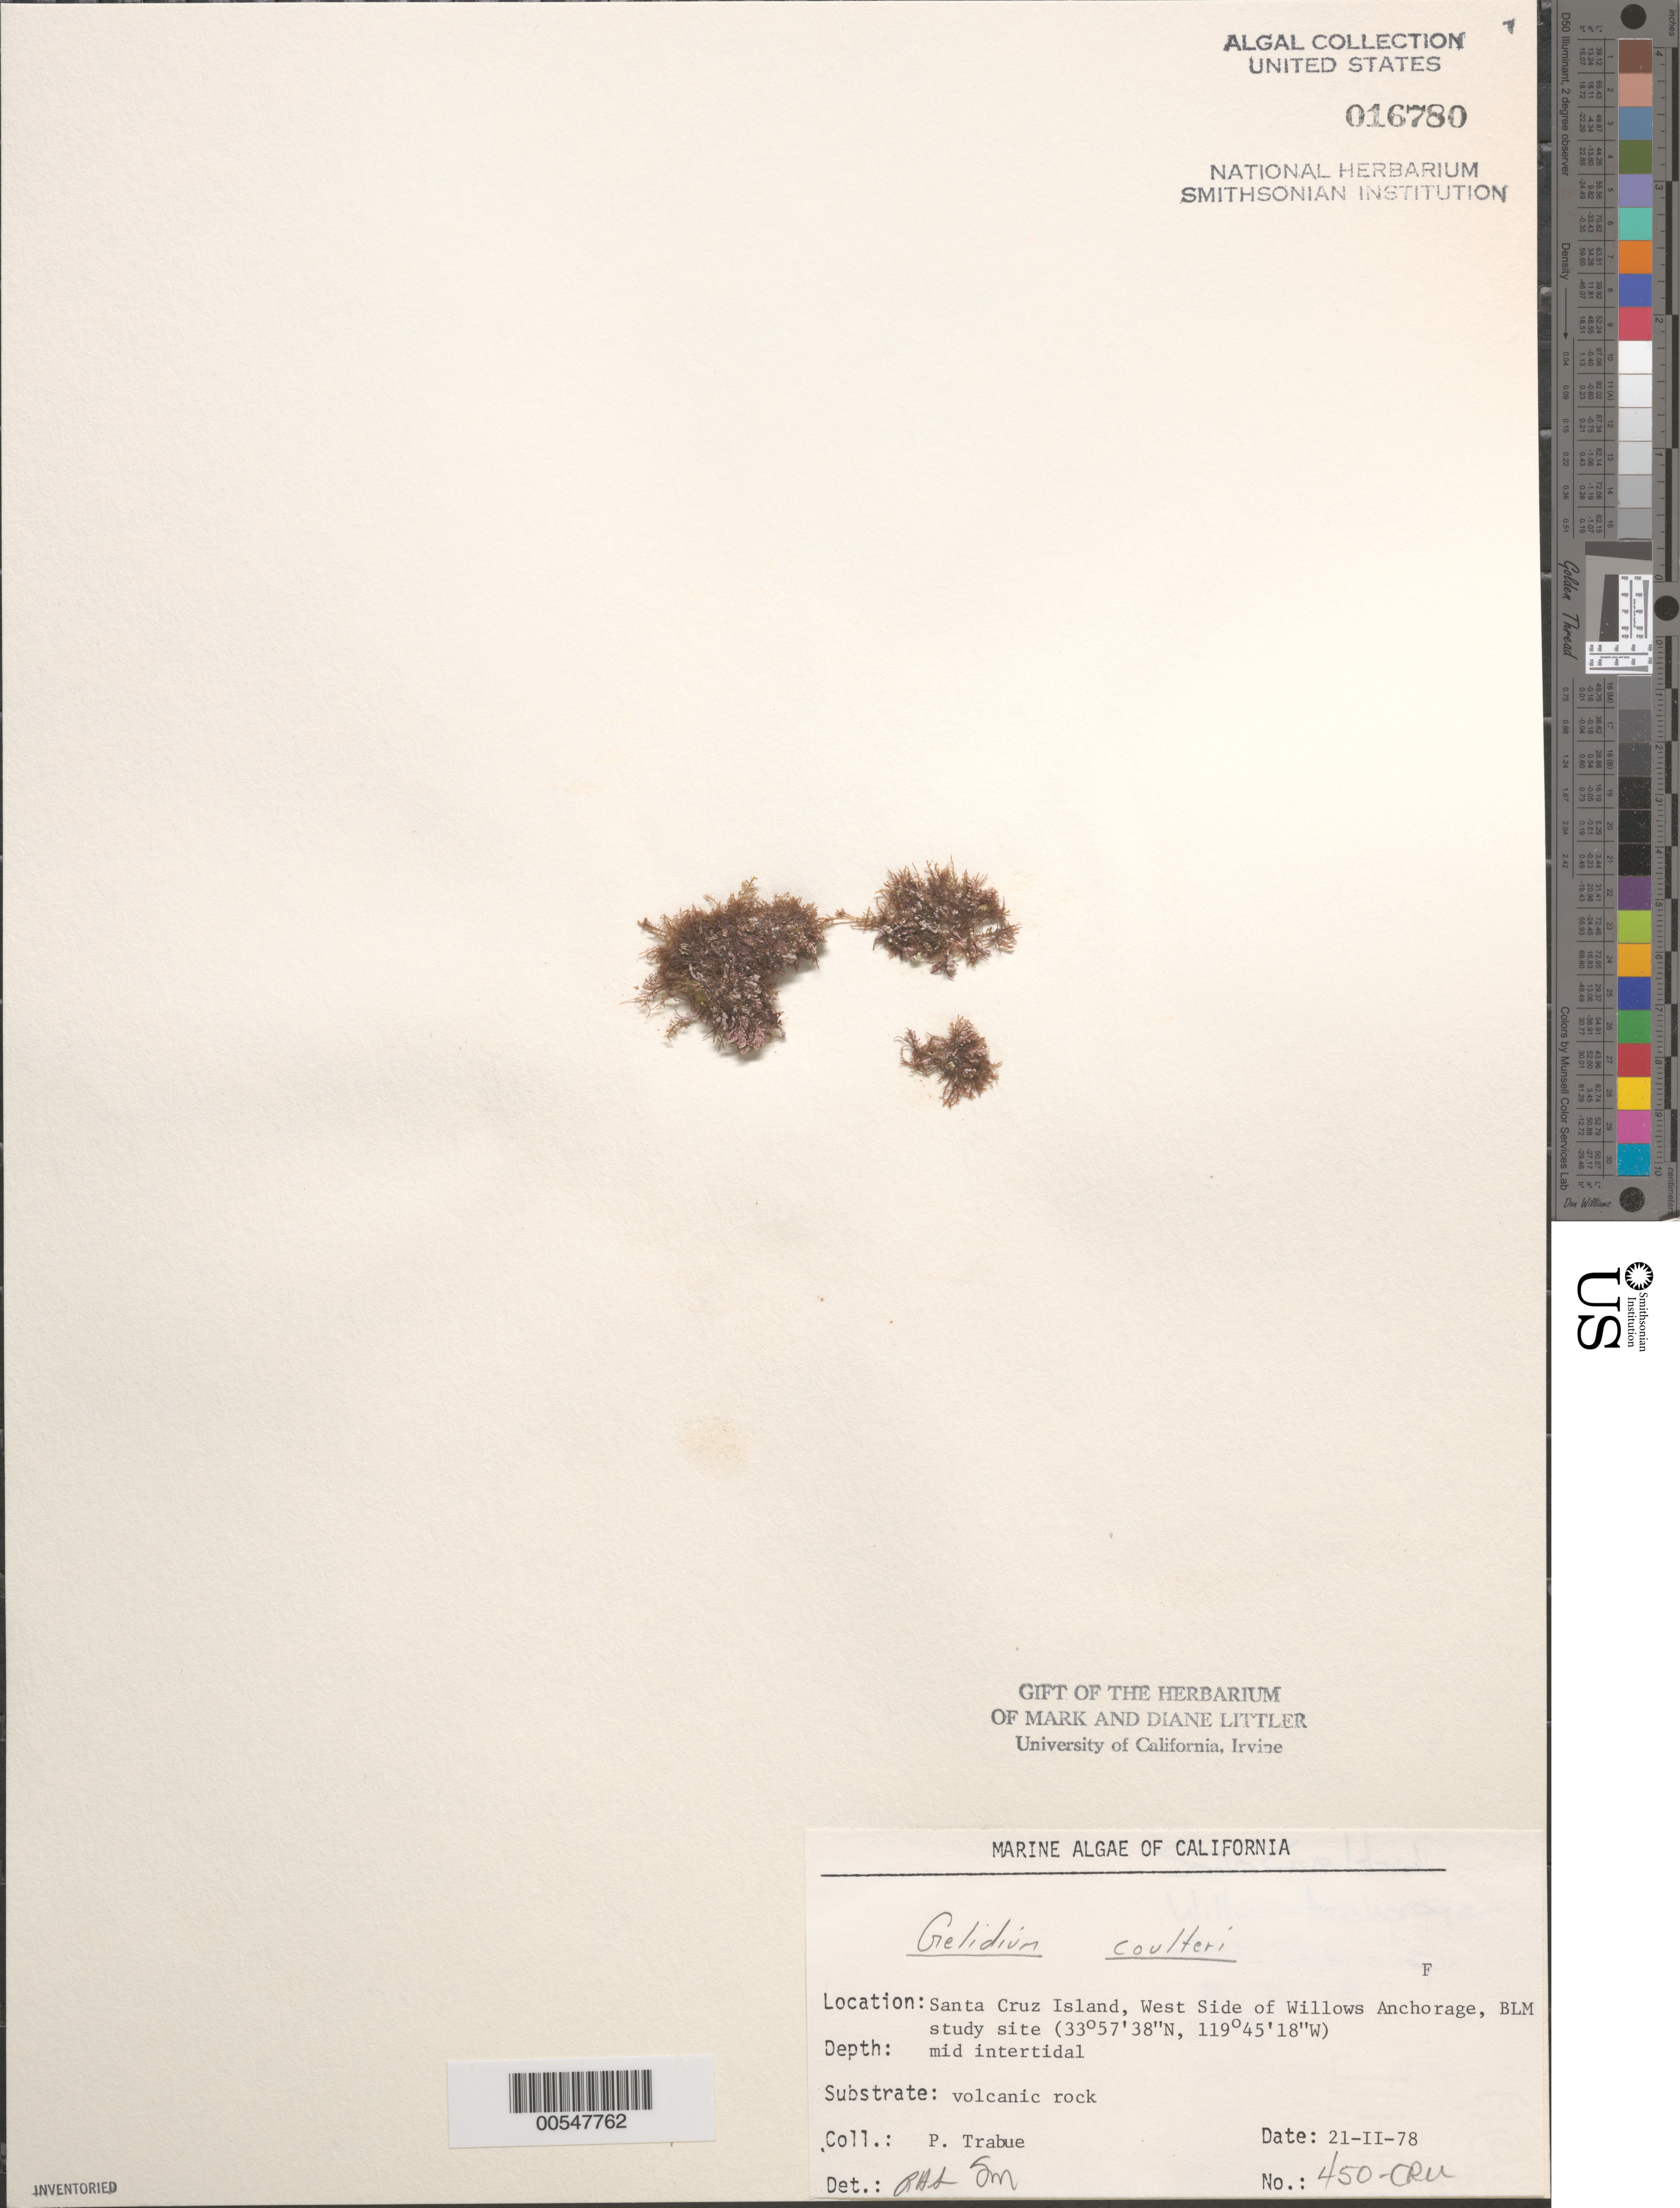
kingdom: Plantae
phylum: Rhodophyta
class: Florideophyceae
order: Gelidiales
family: Gelidiaceae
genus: Gelidium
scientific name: Gelidium coulteri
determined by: Sims, Robert H.; Murray, S. N.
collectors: P. J. Trabue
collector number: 450-cru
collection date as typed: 21 Feb 1978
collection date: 1978-02-21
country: United States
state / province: California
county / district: Santa Barbara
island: Santa Cruz Island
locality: Willows Anchorage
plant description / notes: BLM-SOCALBIGHT Rocky Intertidal Survey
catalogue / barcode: US 16780